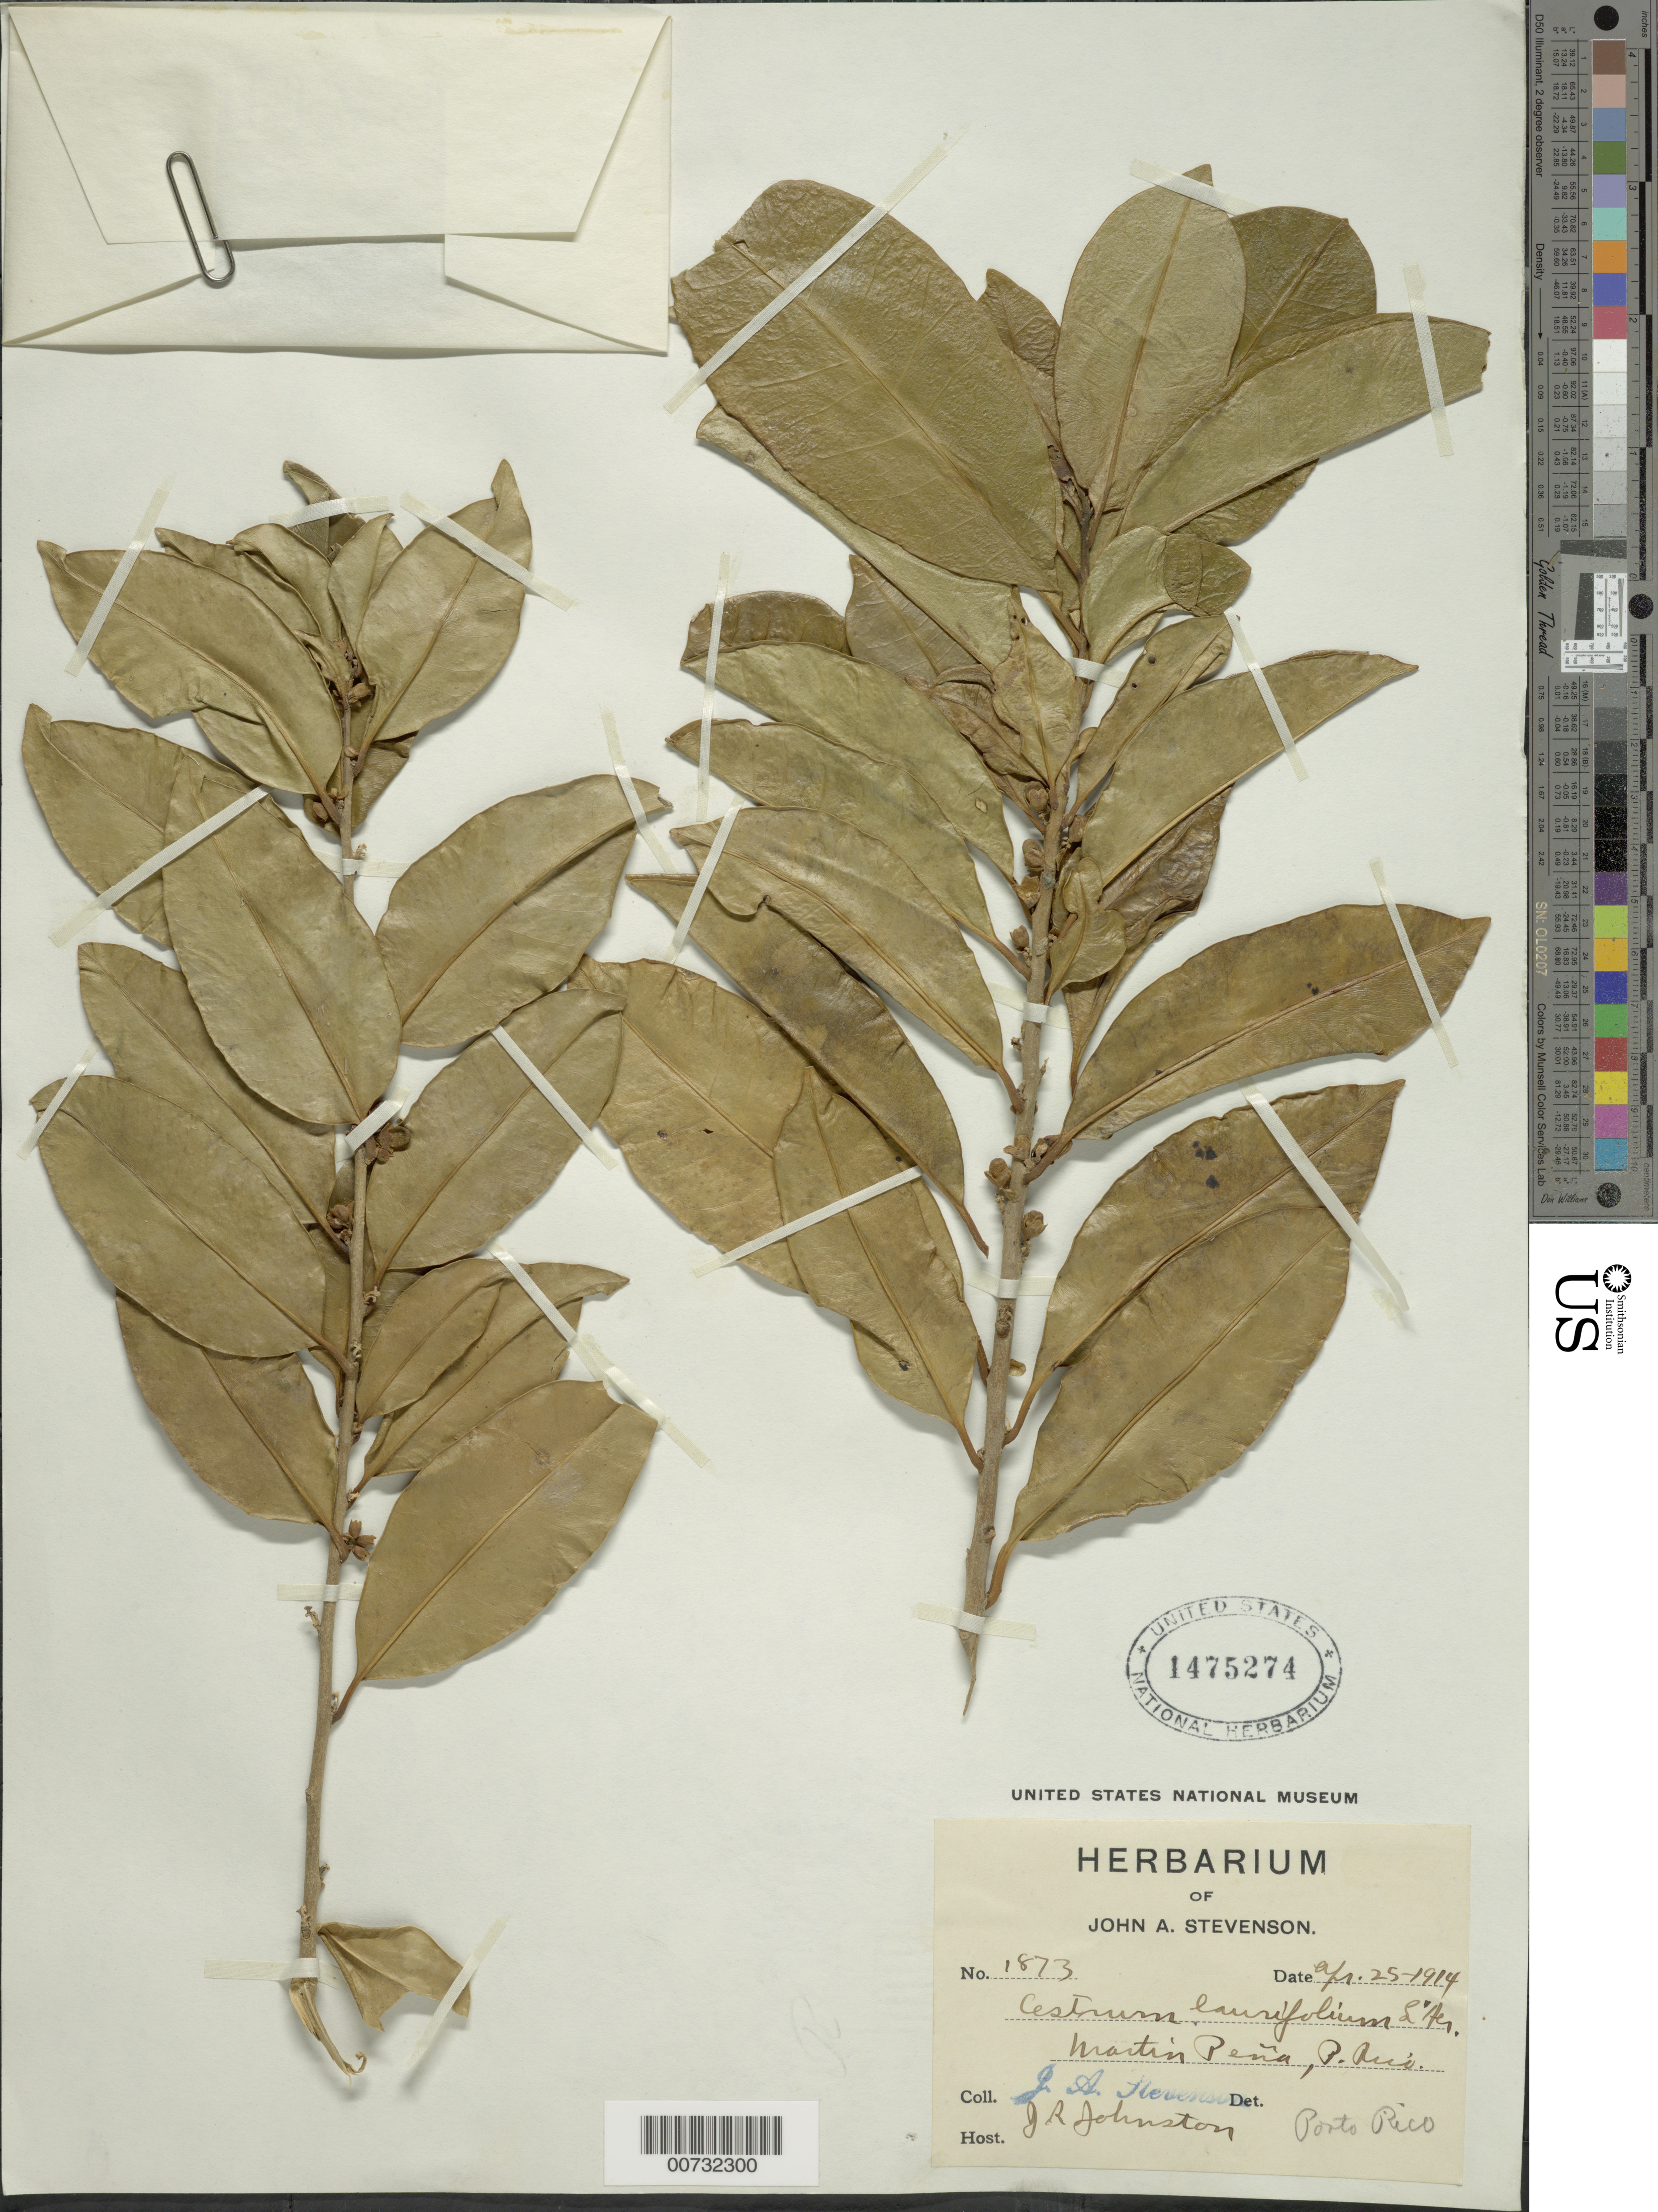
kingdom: Plantae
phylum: Tracheophyta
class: Magnoliopsida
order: Solanales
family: Solanaceae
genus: Cestrum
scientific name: Cestrum laurifolium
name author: L'Hér.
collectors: J. Stevenson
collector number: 1873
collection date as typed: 25 Apr 1914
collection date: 1914-04-25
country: Puerto Rico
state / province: San Juan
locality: Martín Peña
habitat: Johnston, J.R.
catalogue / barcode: US 1475274